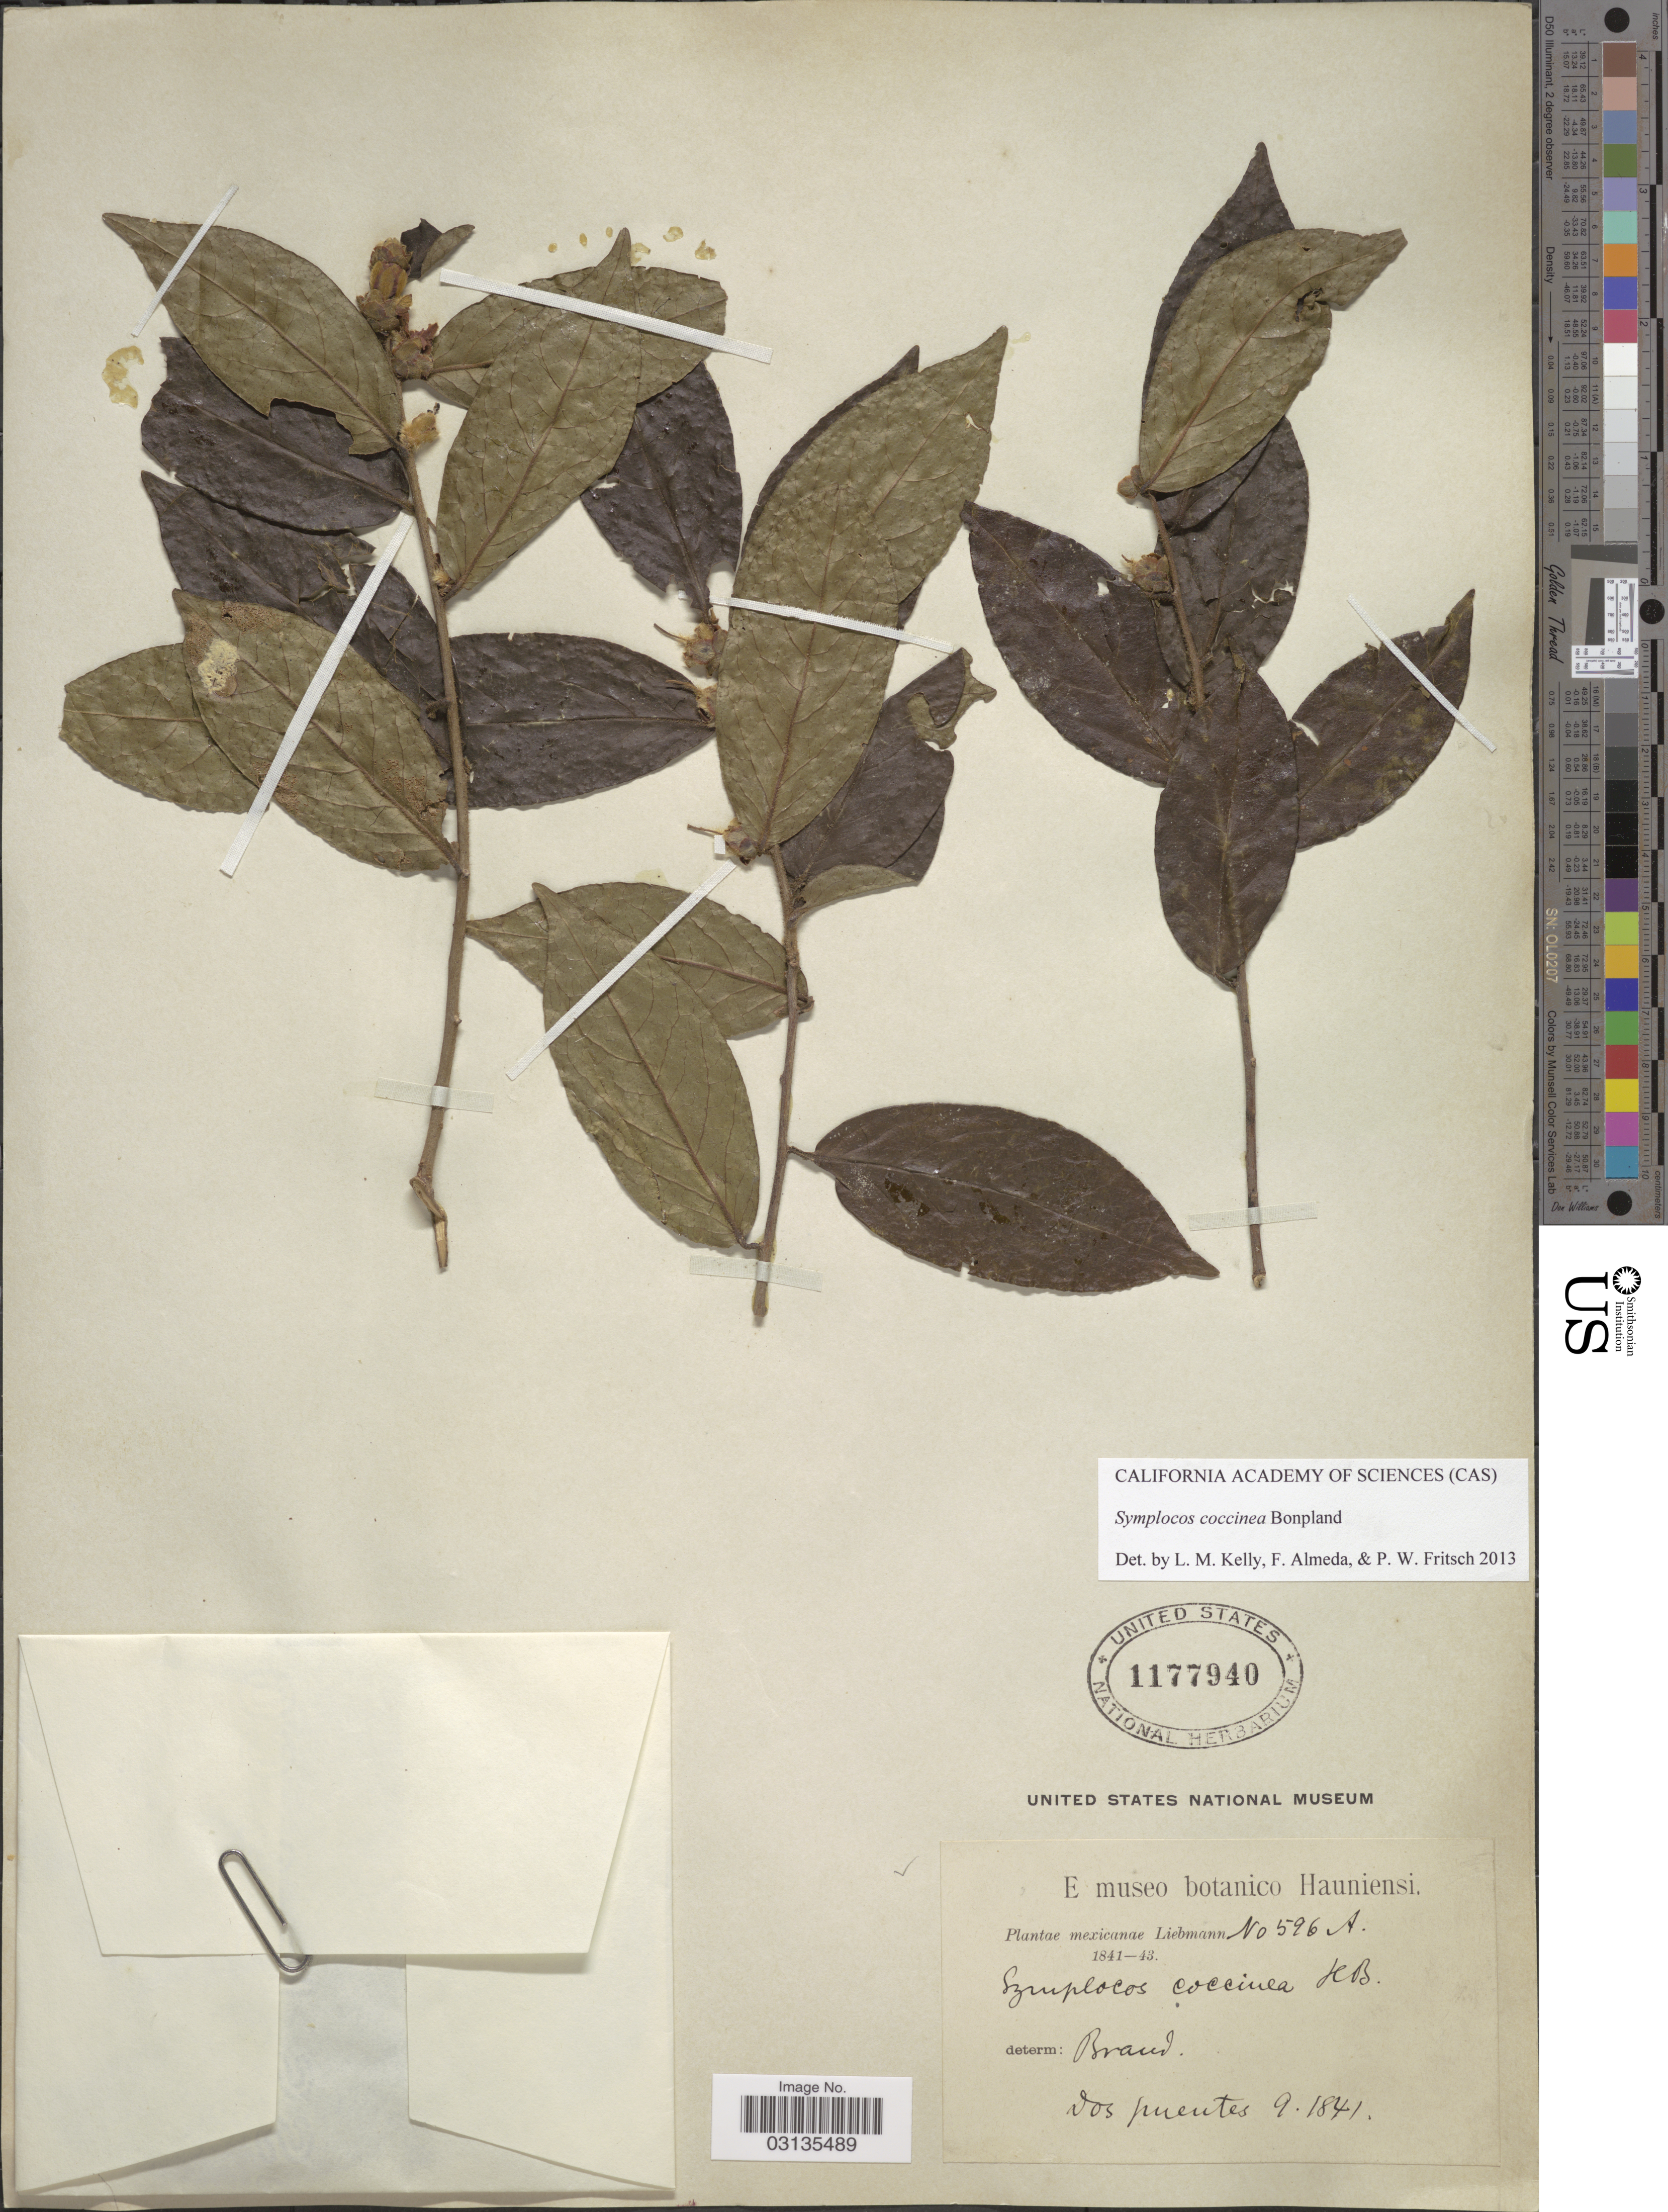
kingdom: Plantae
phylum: Tracheophyta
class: Magnoliopsida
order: Ericales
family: Symplocaceae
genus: Symplocos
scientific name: Symplocos coccinea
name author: Bonpl.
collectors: Liebmann, --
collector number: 596A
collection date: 1841-09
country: Mexico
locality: Dos Puentes.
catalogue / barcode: US 1177940